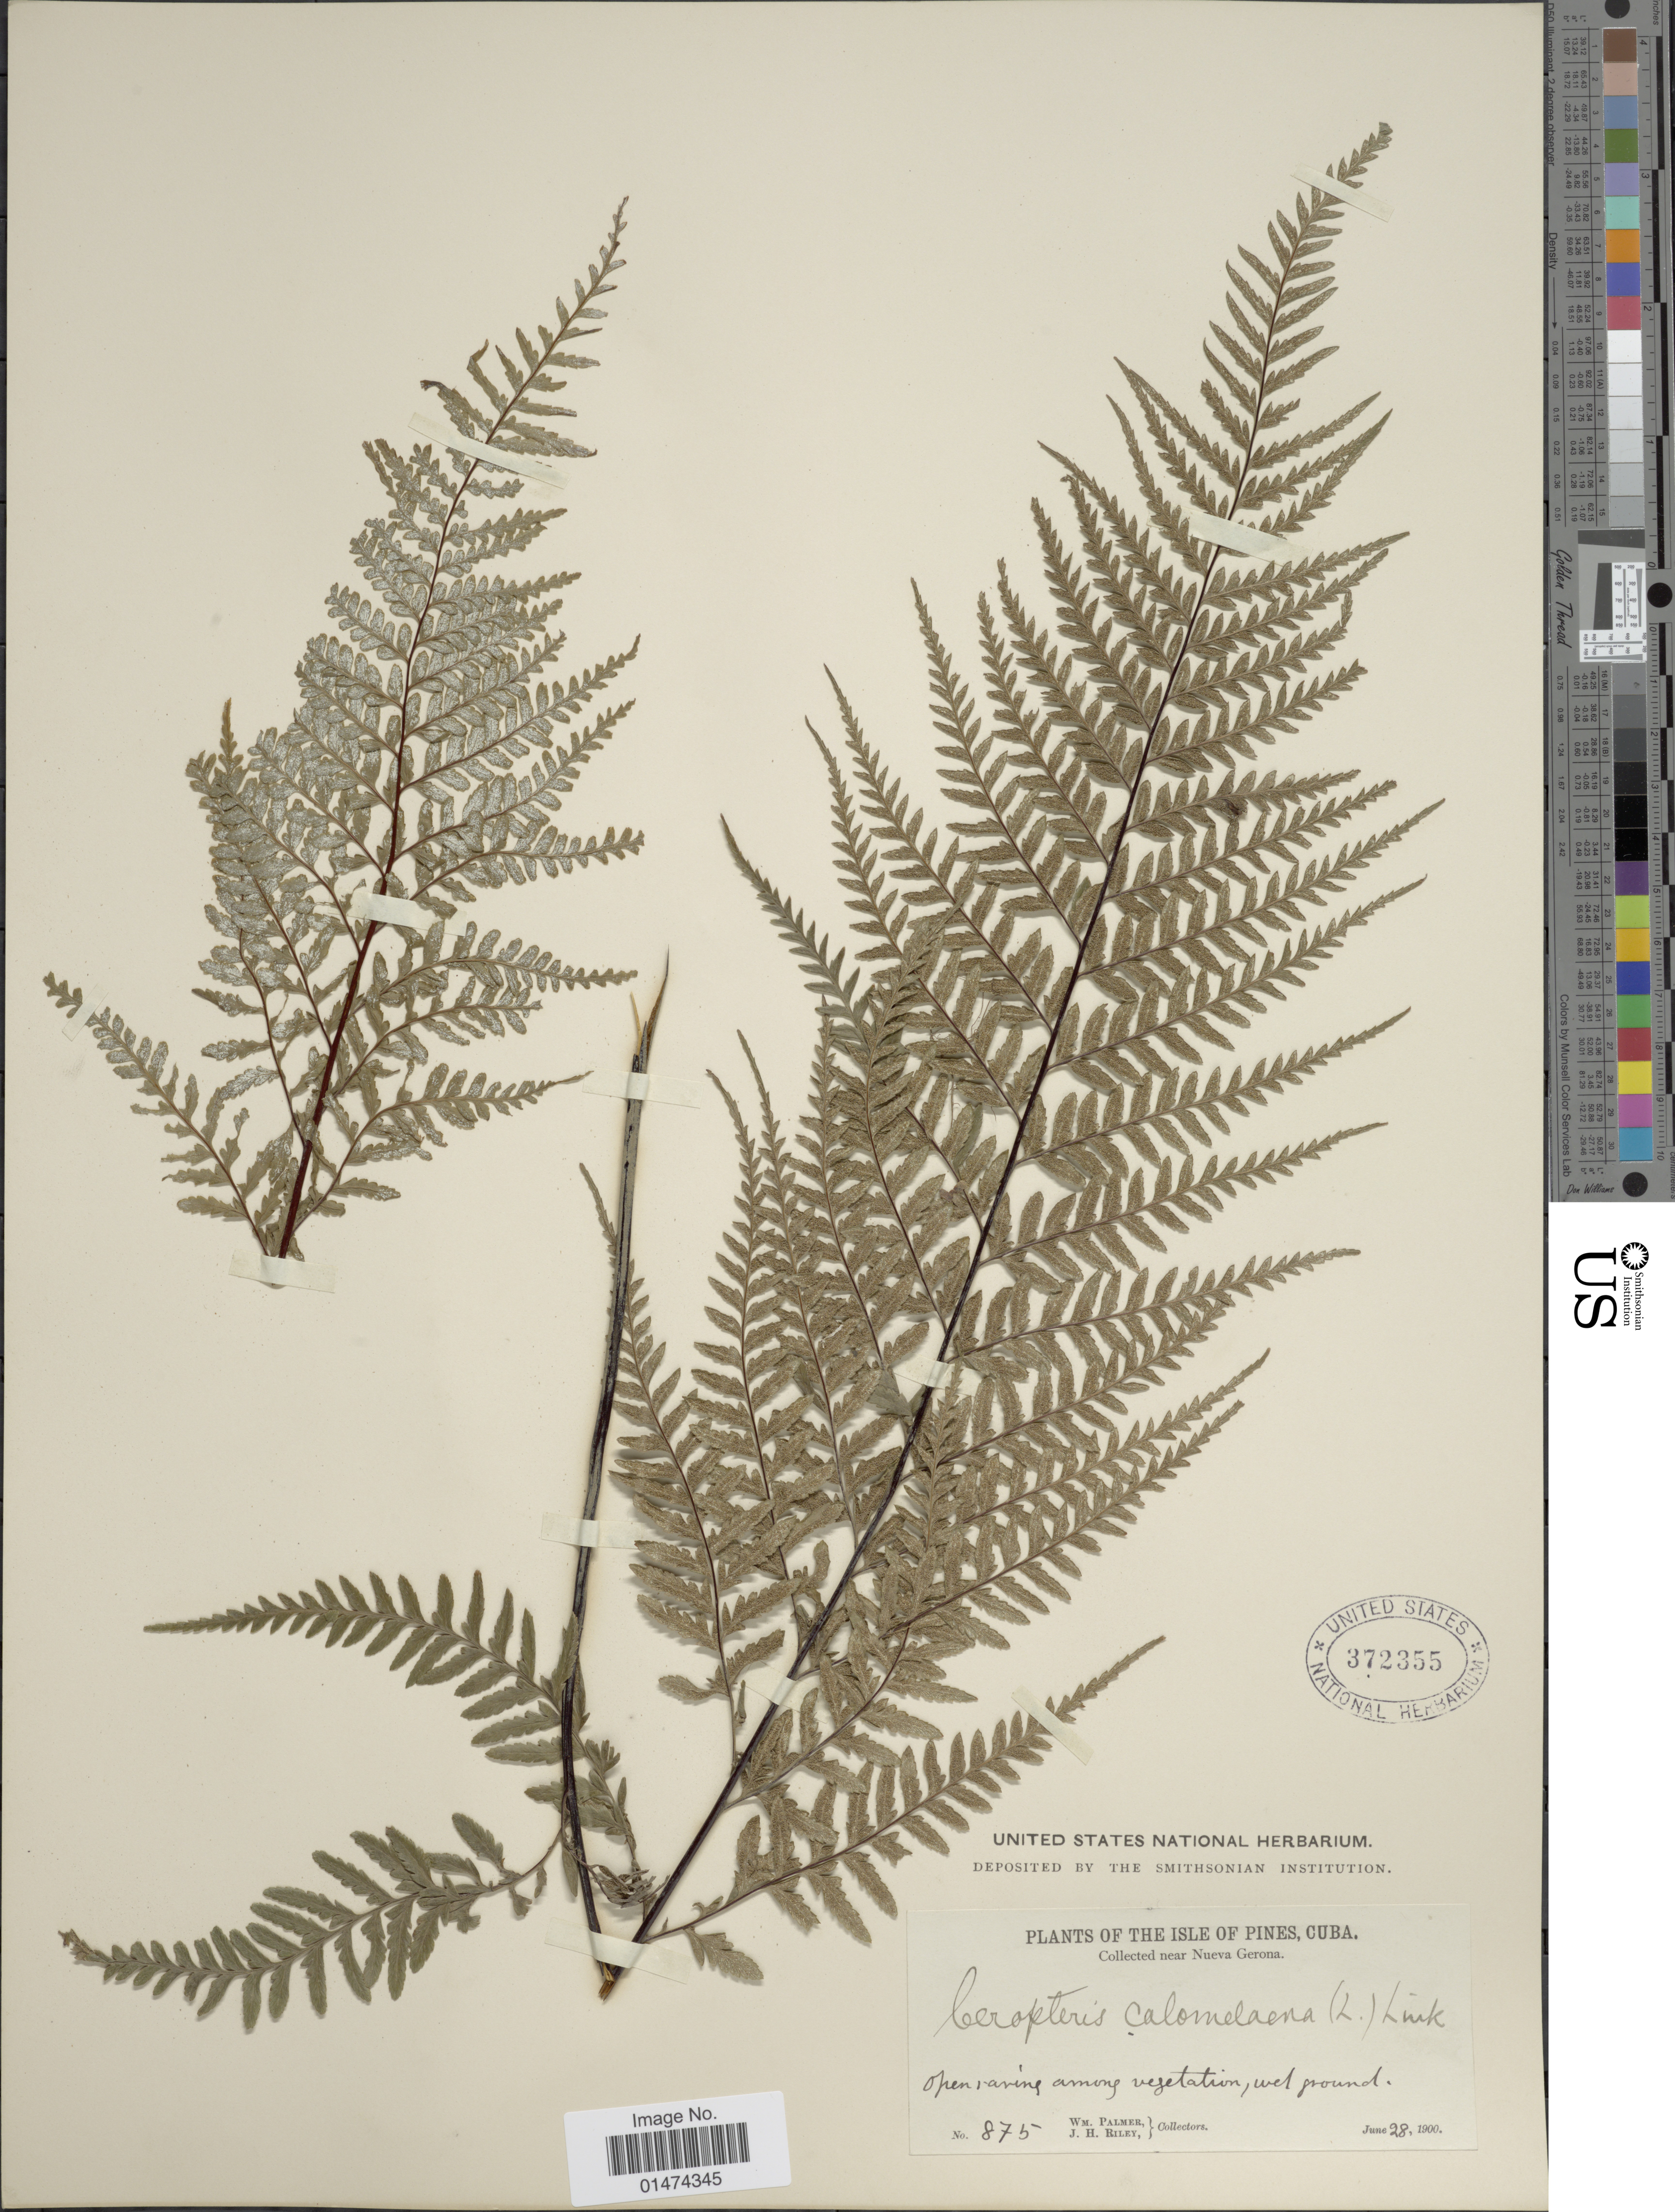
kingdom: Plantae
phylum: Tracheophyta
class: Polypodiopsida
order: Polypodiales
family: Pteridaceae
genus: Pityrogramma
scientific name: Pityrogramma calomelanos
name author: (L.) Link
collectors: W. Palmer & J. H. Riley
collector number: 875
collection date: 1900-06-28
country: New Caledonia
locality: Plants of the Isle of Pines, Cuba, Collected near Nueva Gerona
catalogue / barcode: US 372355